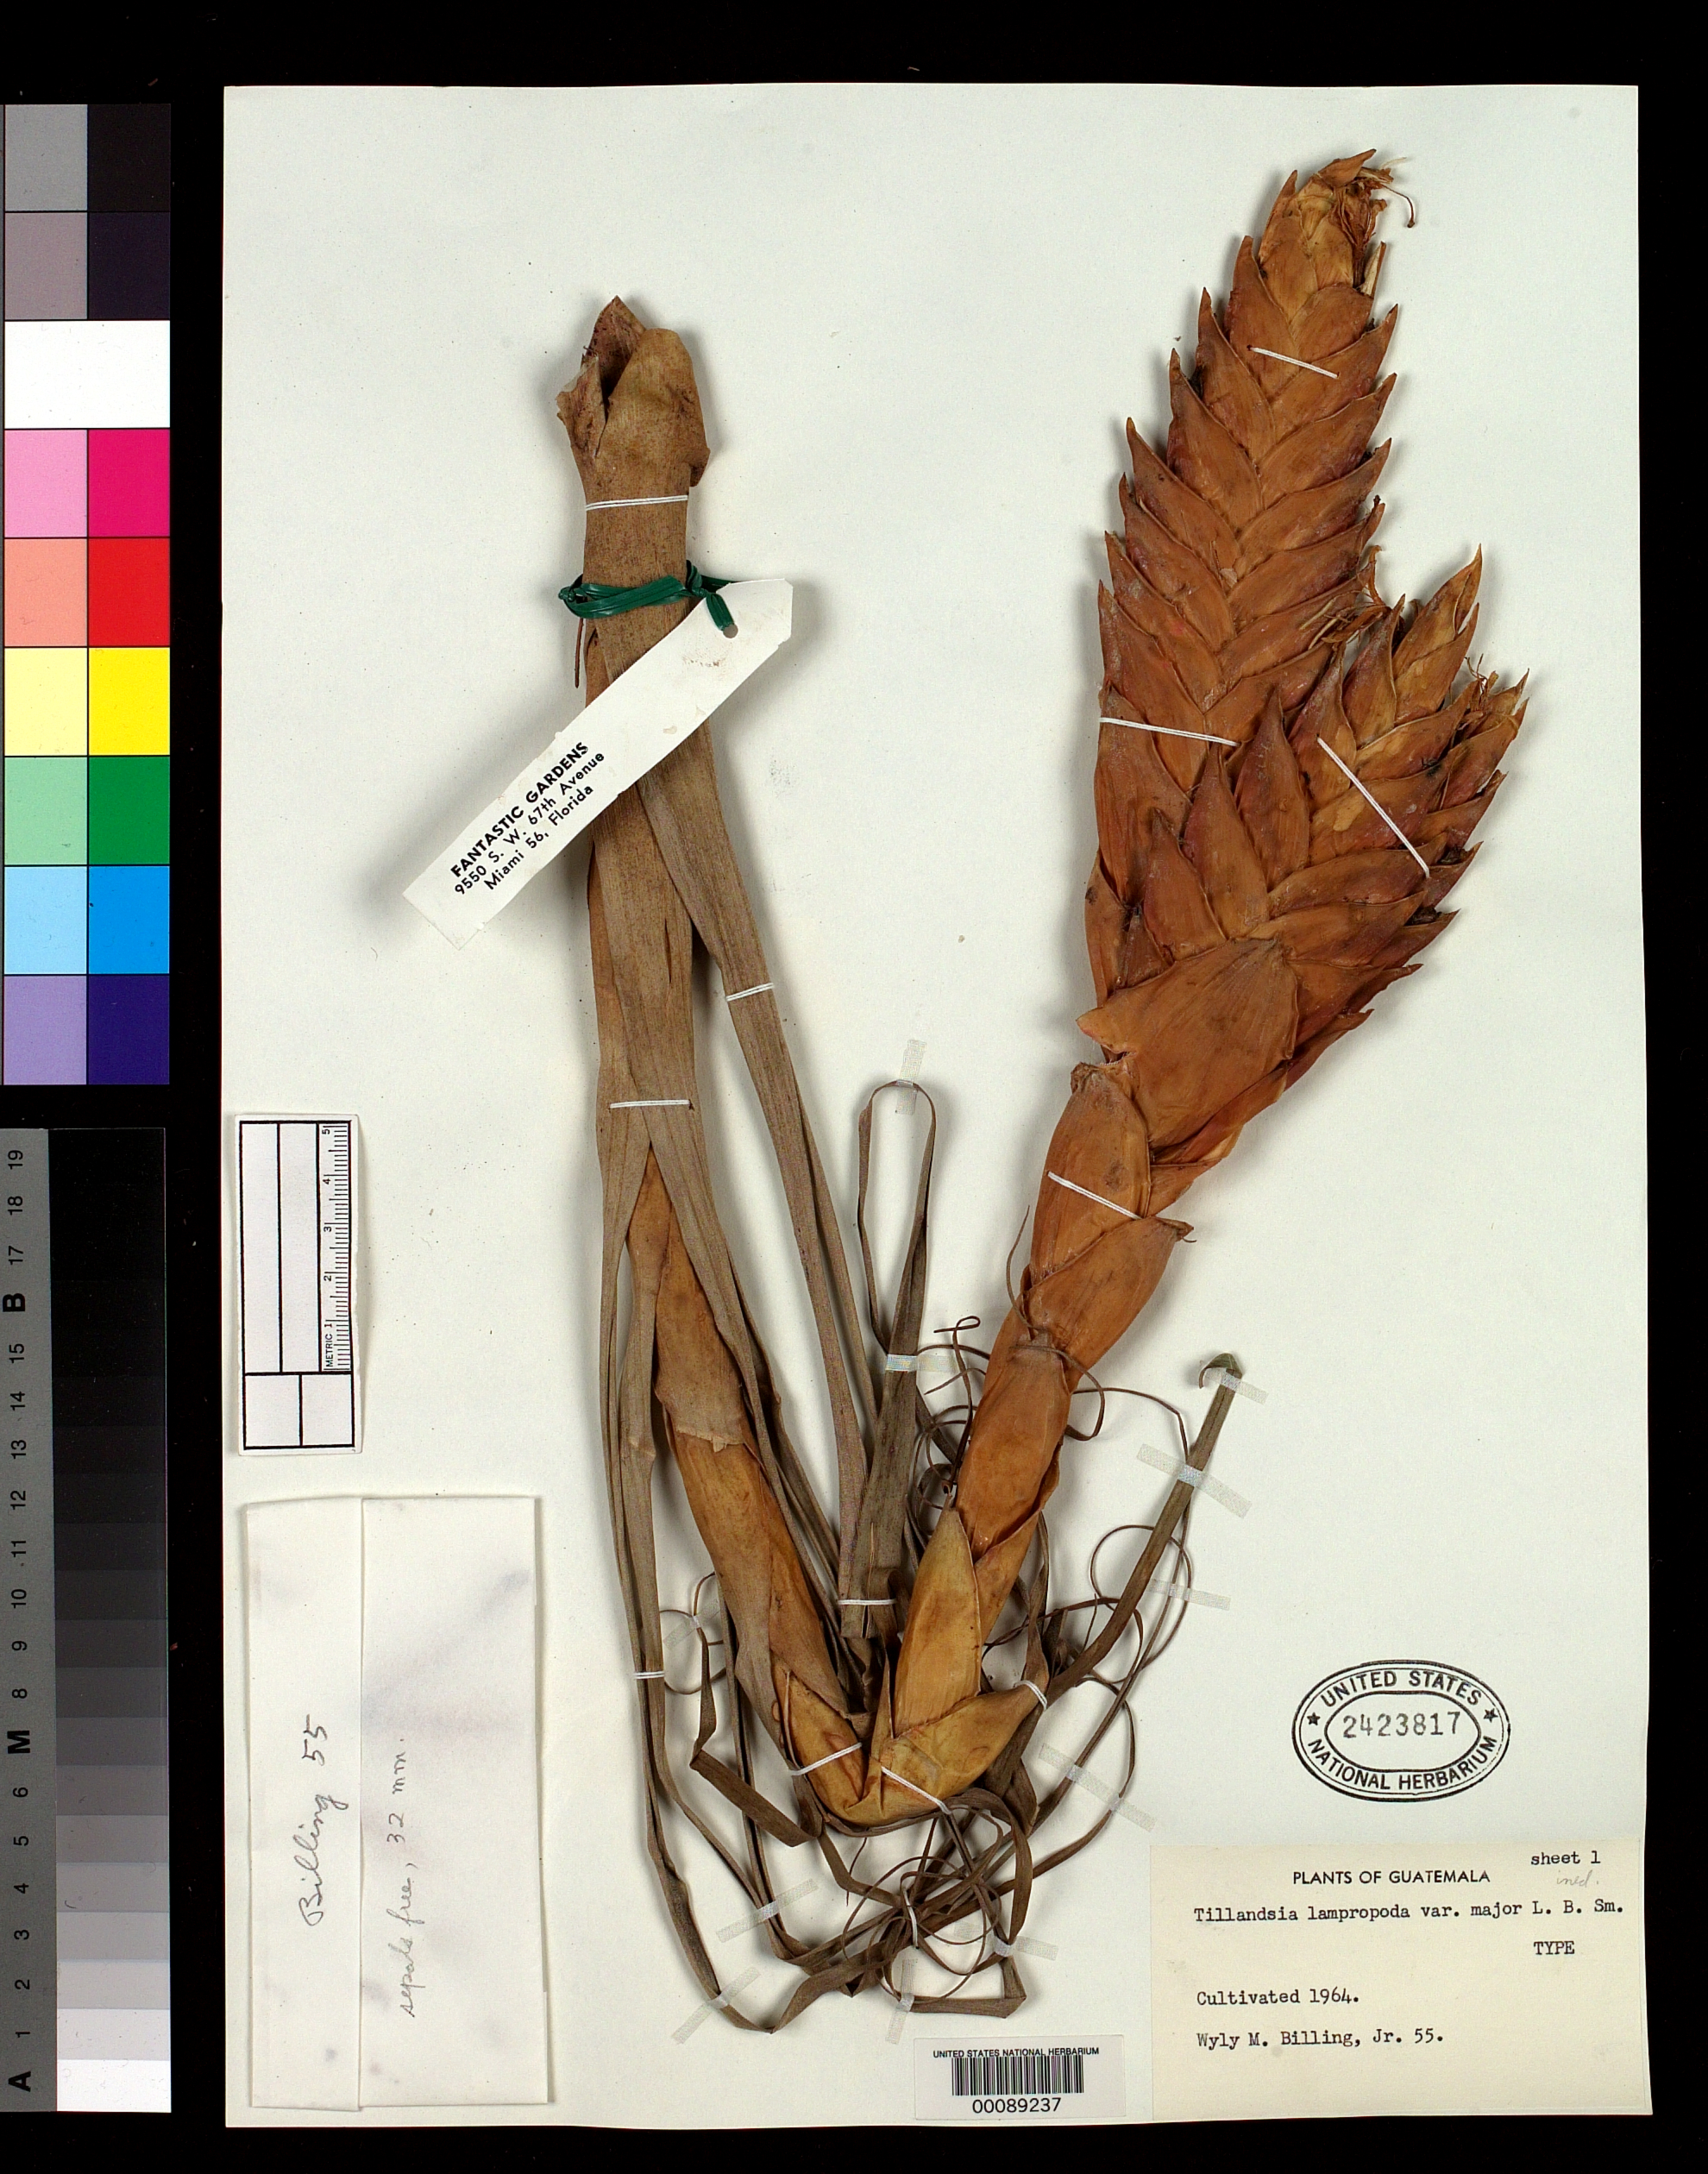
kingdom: Plantae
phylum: Tracheophyta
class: Liliopsida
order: Poales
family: Bromeliaceae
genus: Tillandsia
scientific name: Tillandsia lampropoda var. major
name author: L.B. Sm.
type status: Holotype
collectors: W. Billing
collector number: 55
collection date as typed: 1964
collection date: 1964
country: Guatemala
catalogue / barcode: US 2423817